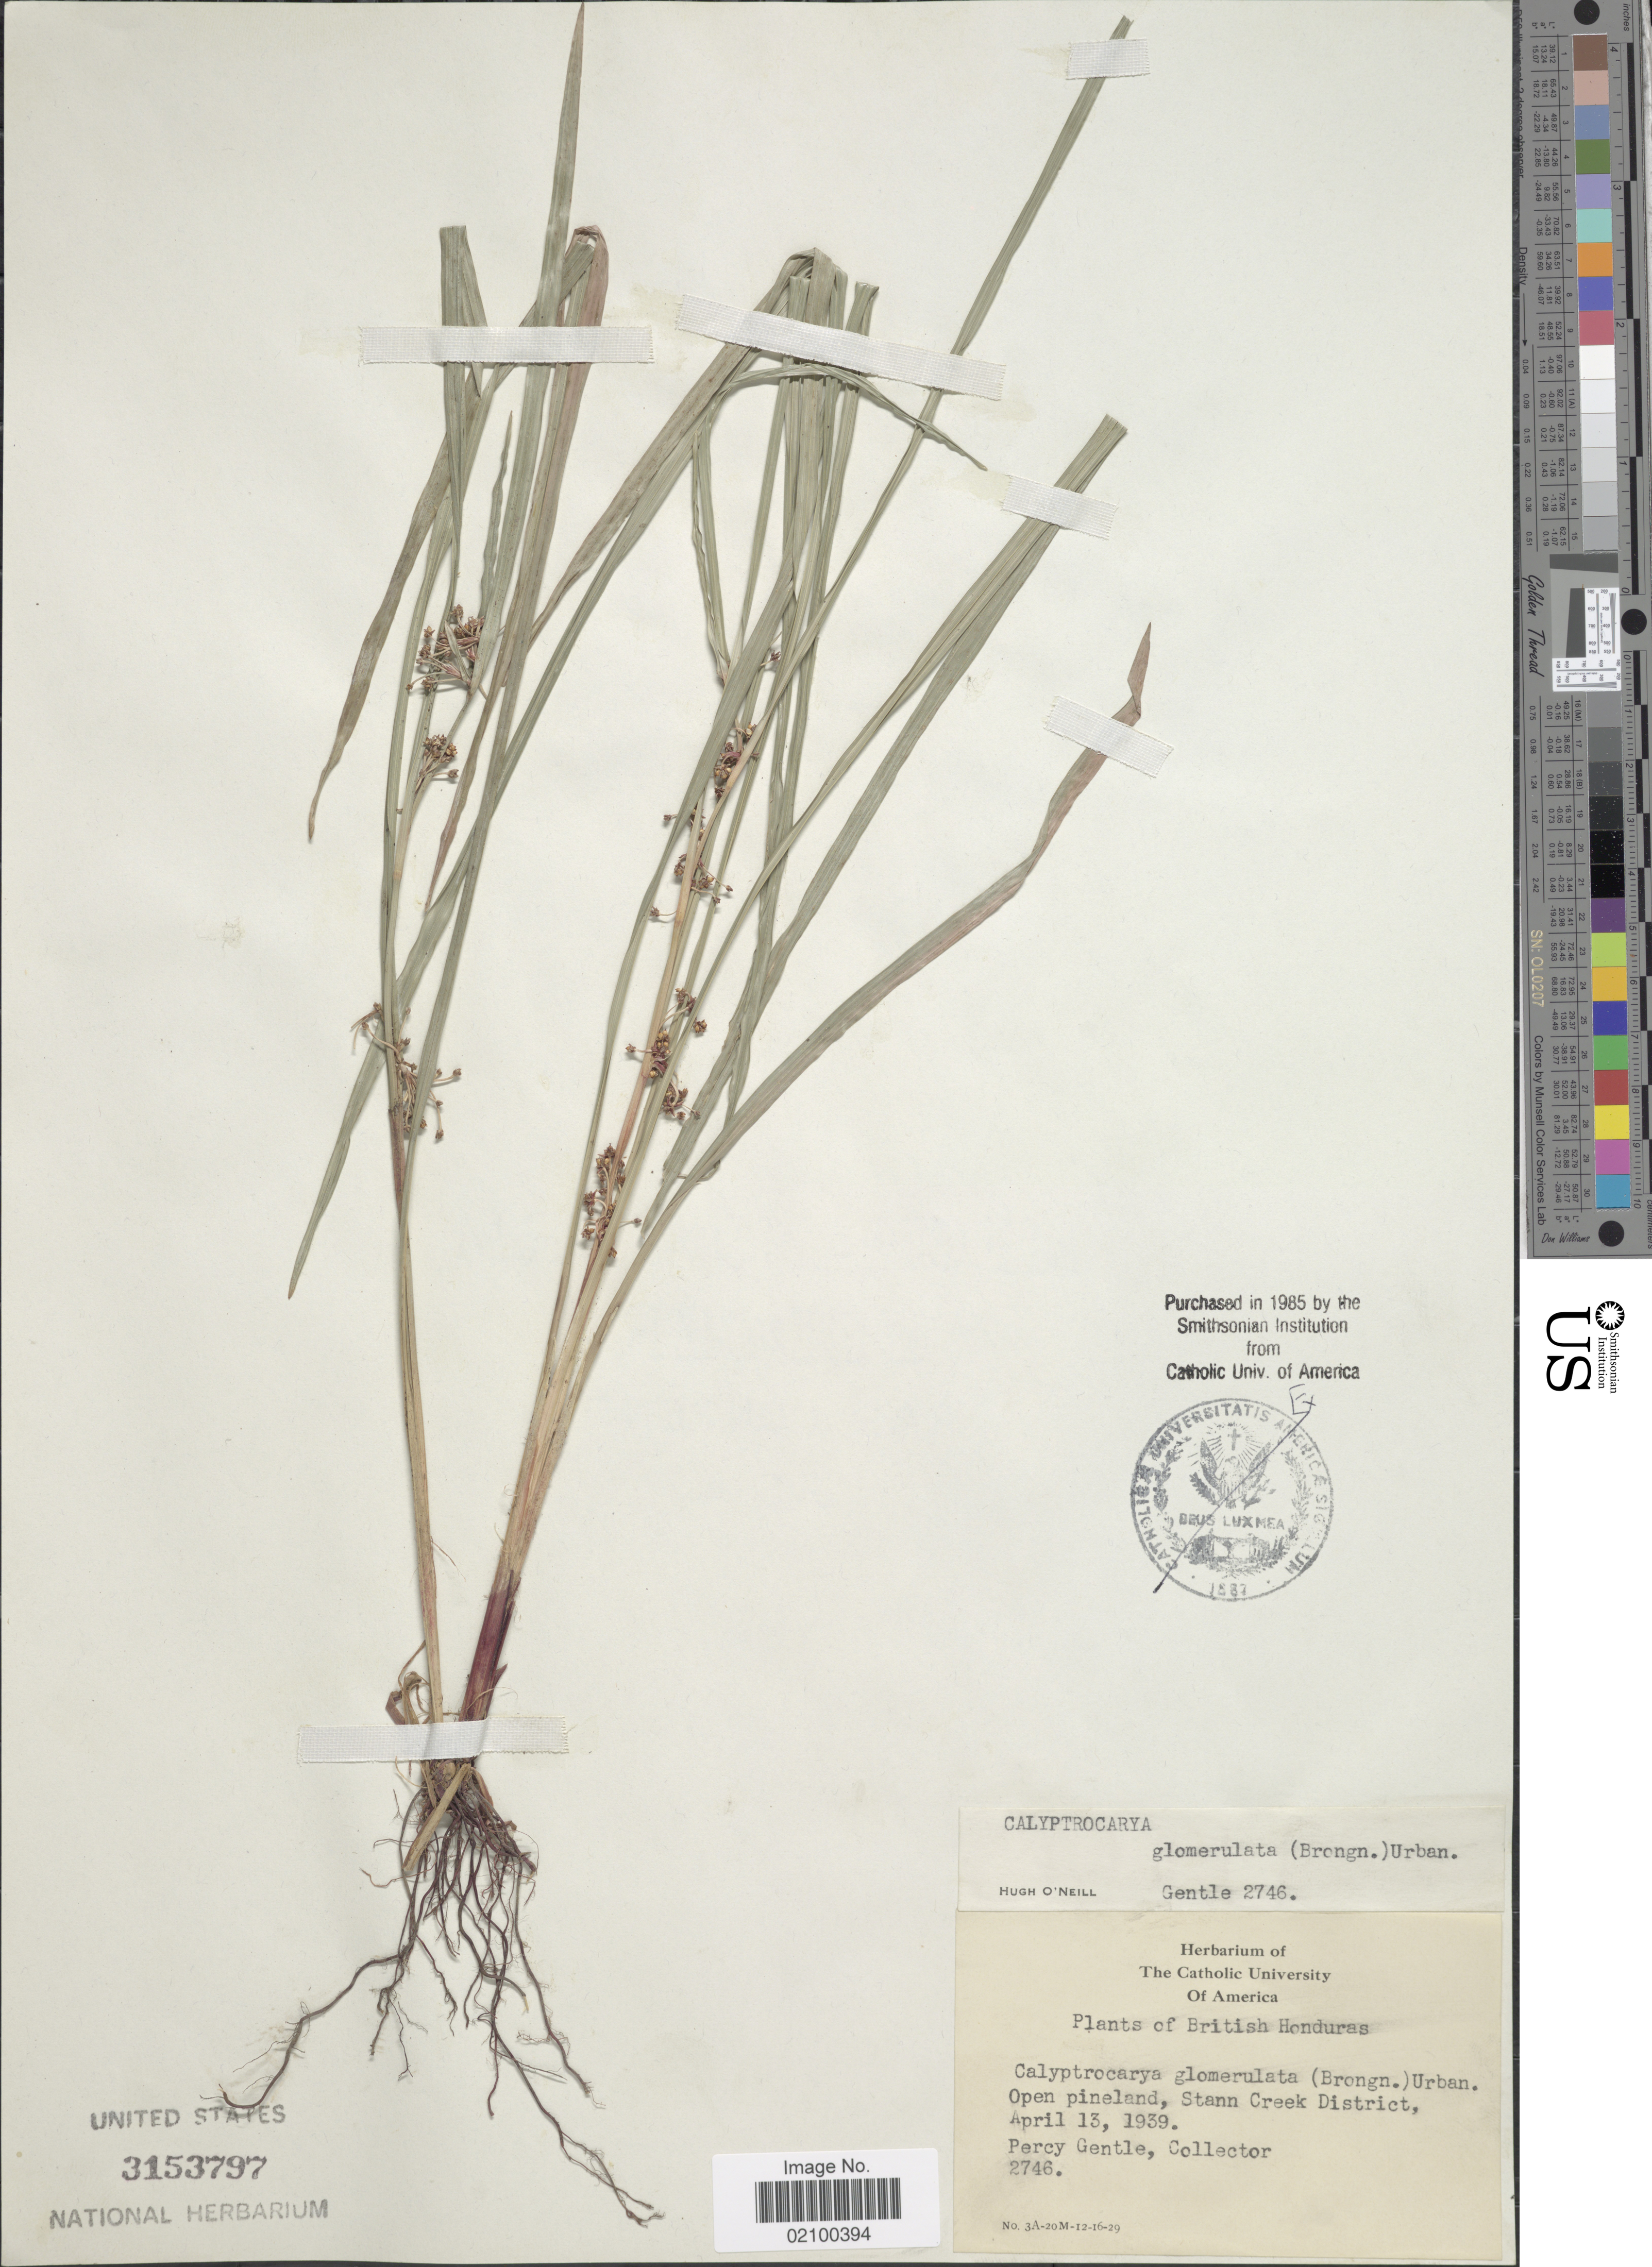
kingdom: Plantae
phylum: Tracheophyta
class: Liliopsida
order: Poales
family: Cyperaceae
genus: Calyptrocarya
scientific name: Calyptrocarya glomerulata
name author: (Brongn.) Urb.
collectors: P. H. Gentle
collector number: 2746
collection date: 1939-04-13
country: Belize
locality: British Honduras. Open pineland, Stann Creek District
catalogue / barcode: US 3153797